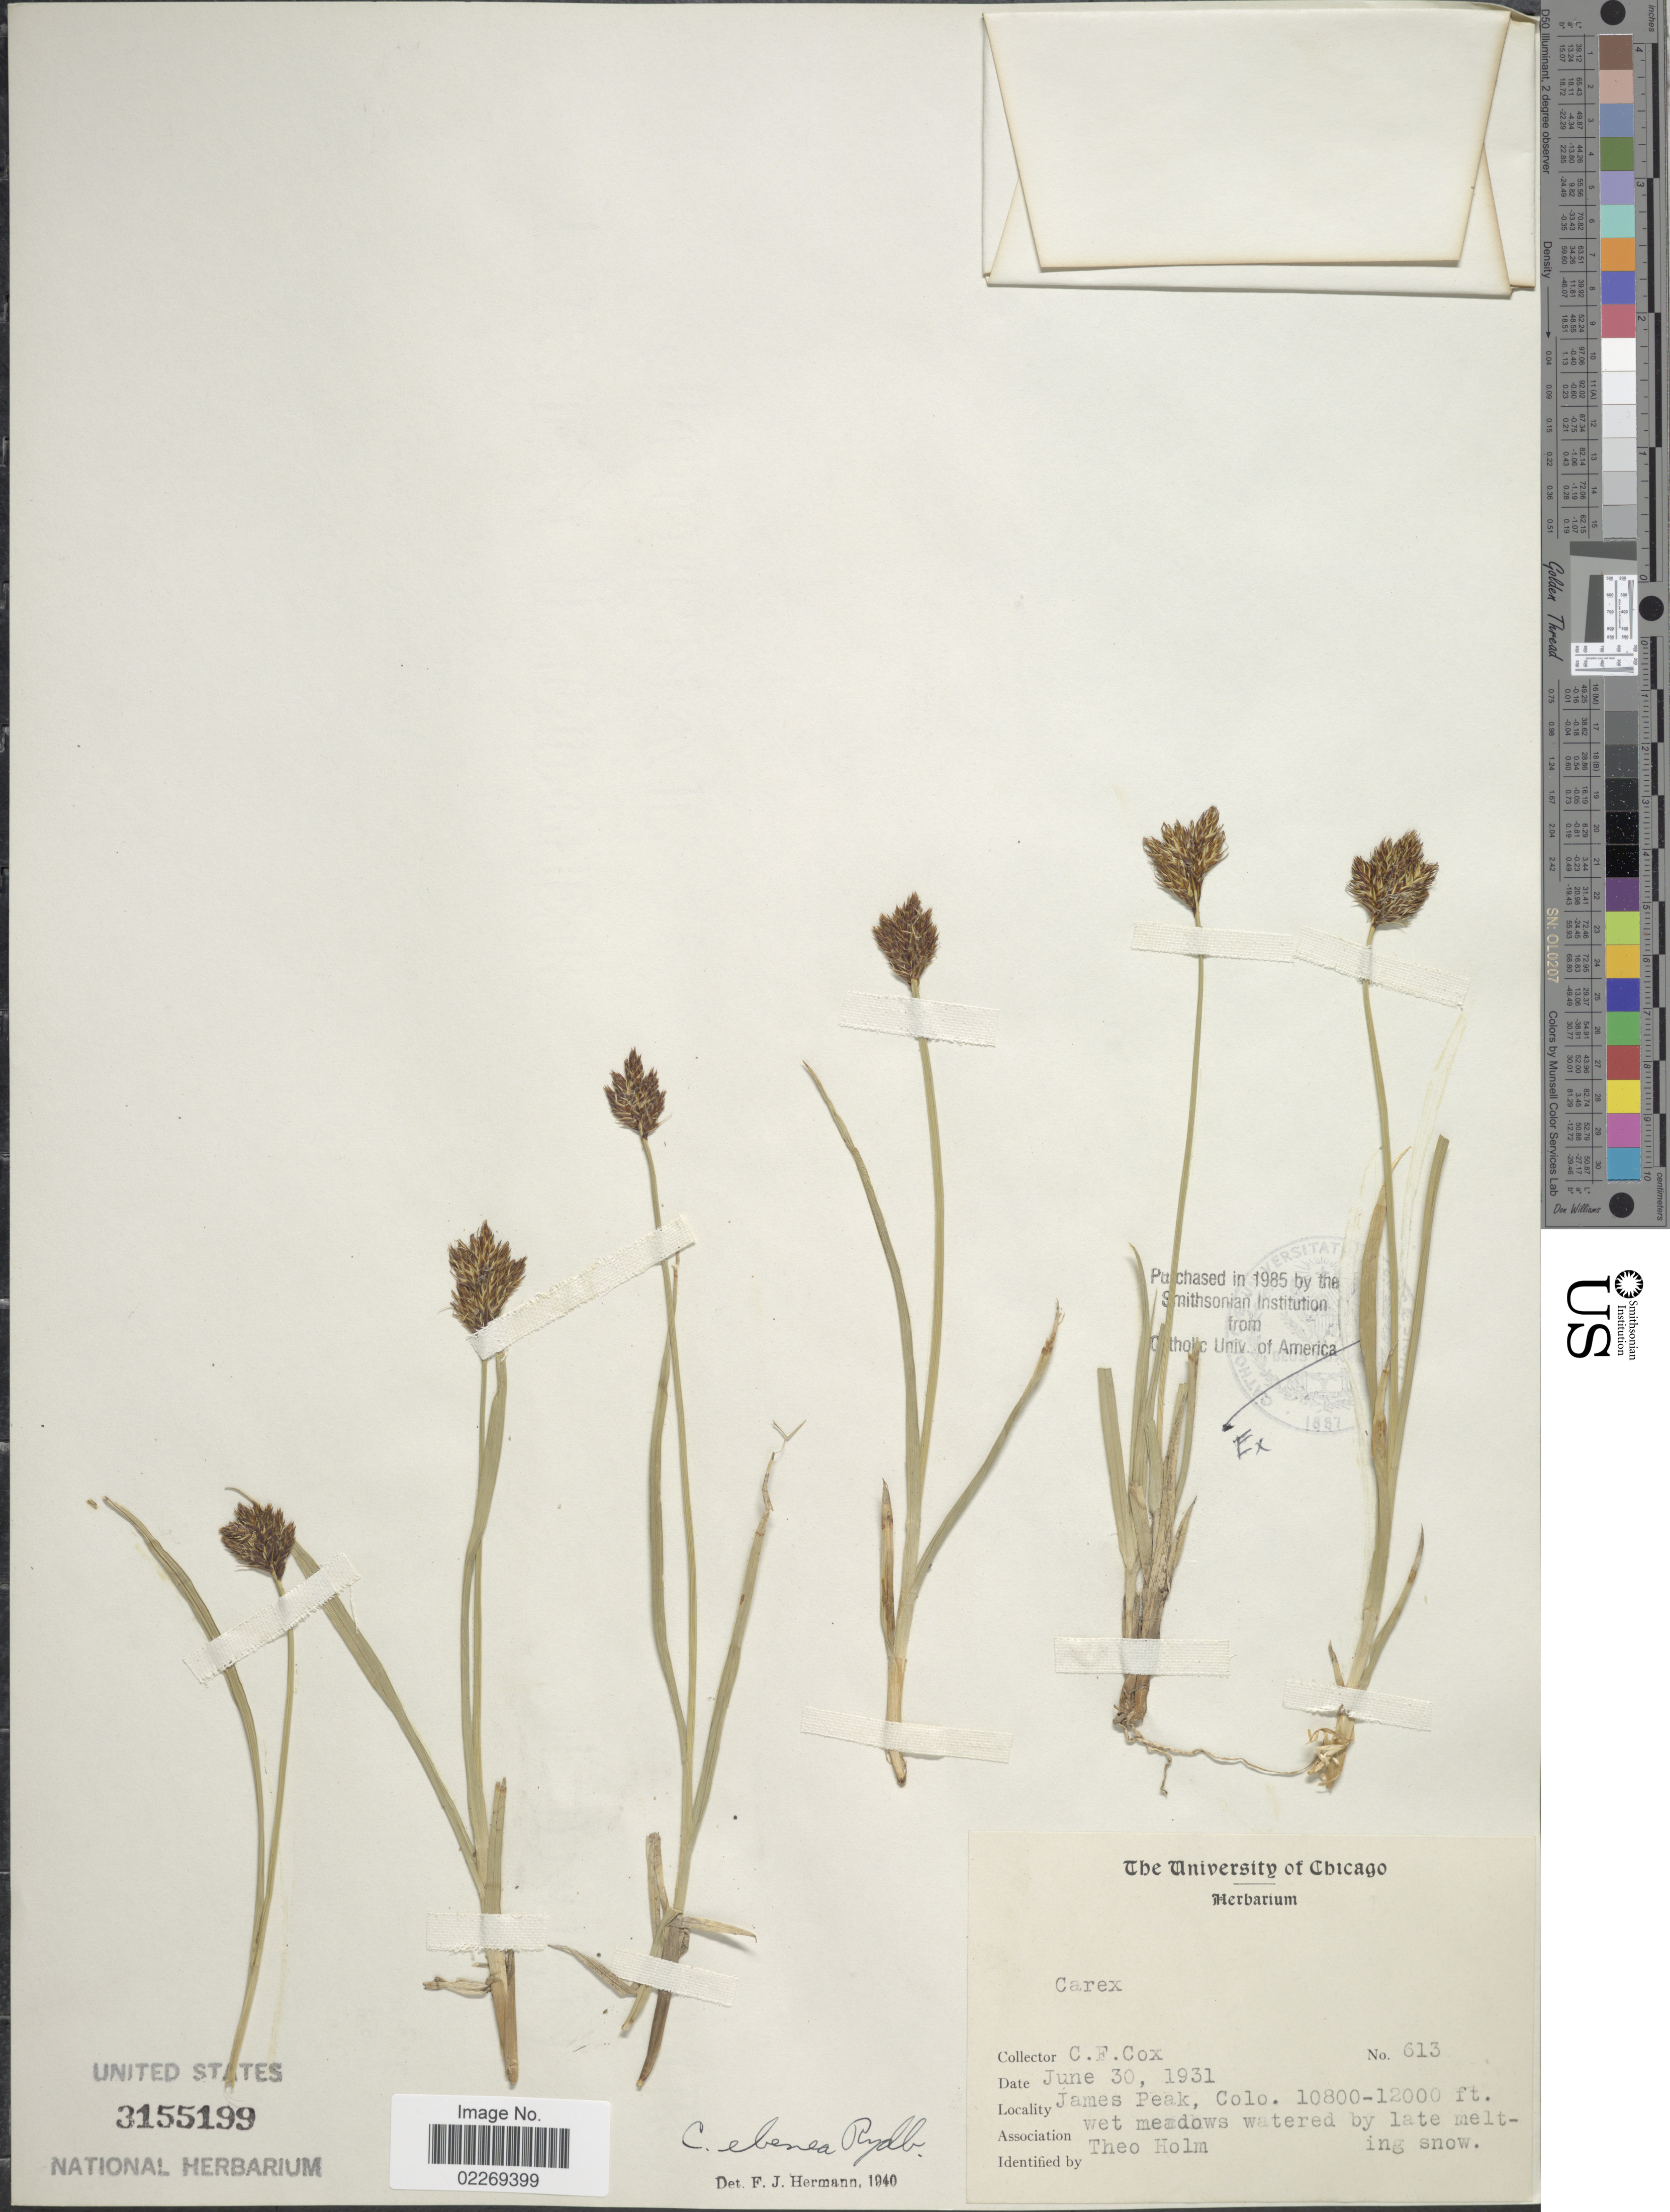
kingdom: Plantae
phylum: Tracheophyta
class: Liliopsida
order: Poales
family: Cyperaceae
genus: Carex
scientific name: Carex ebenea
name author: Rydb.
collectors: C. Cox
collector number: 613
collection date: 1931-06-30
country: United States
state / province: Colorado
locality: James Peak, Colo.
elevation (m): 3292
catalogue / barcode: US 3155199